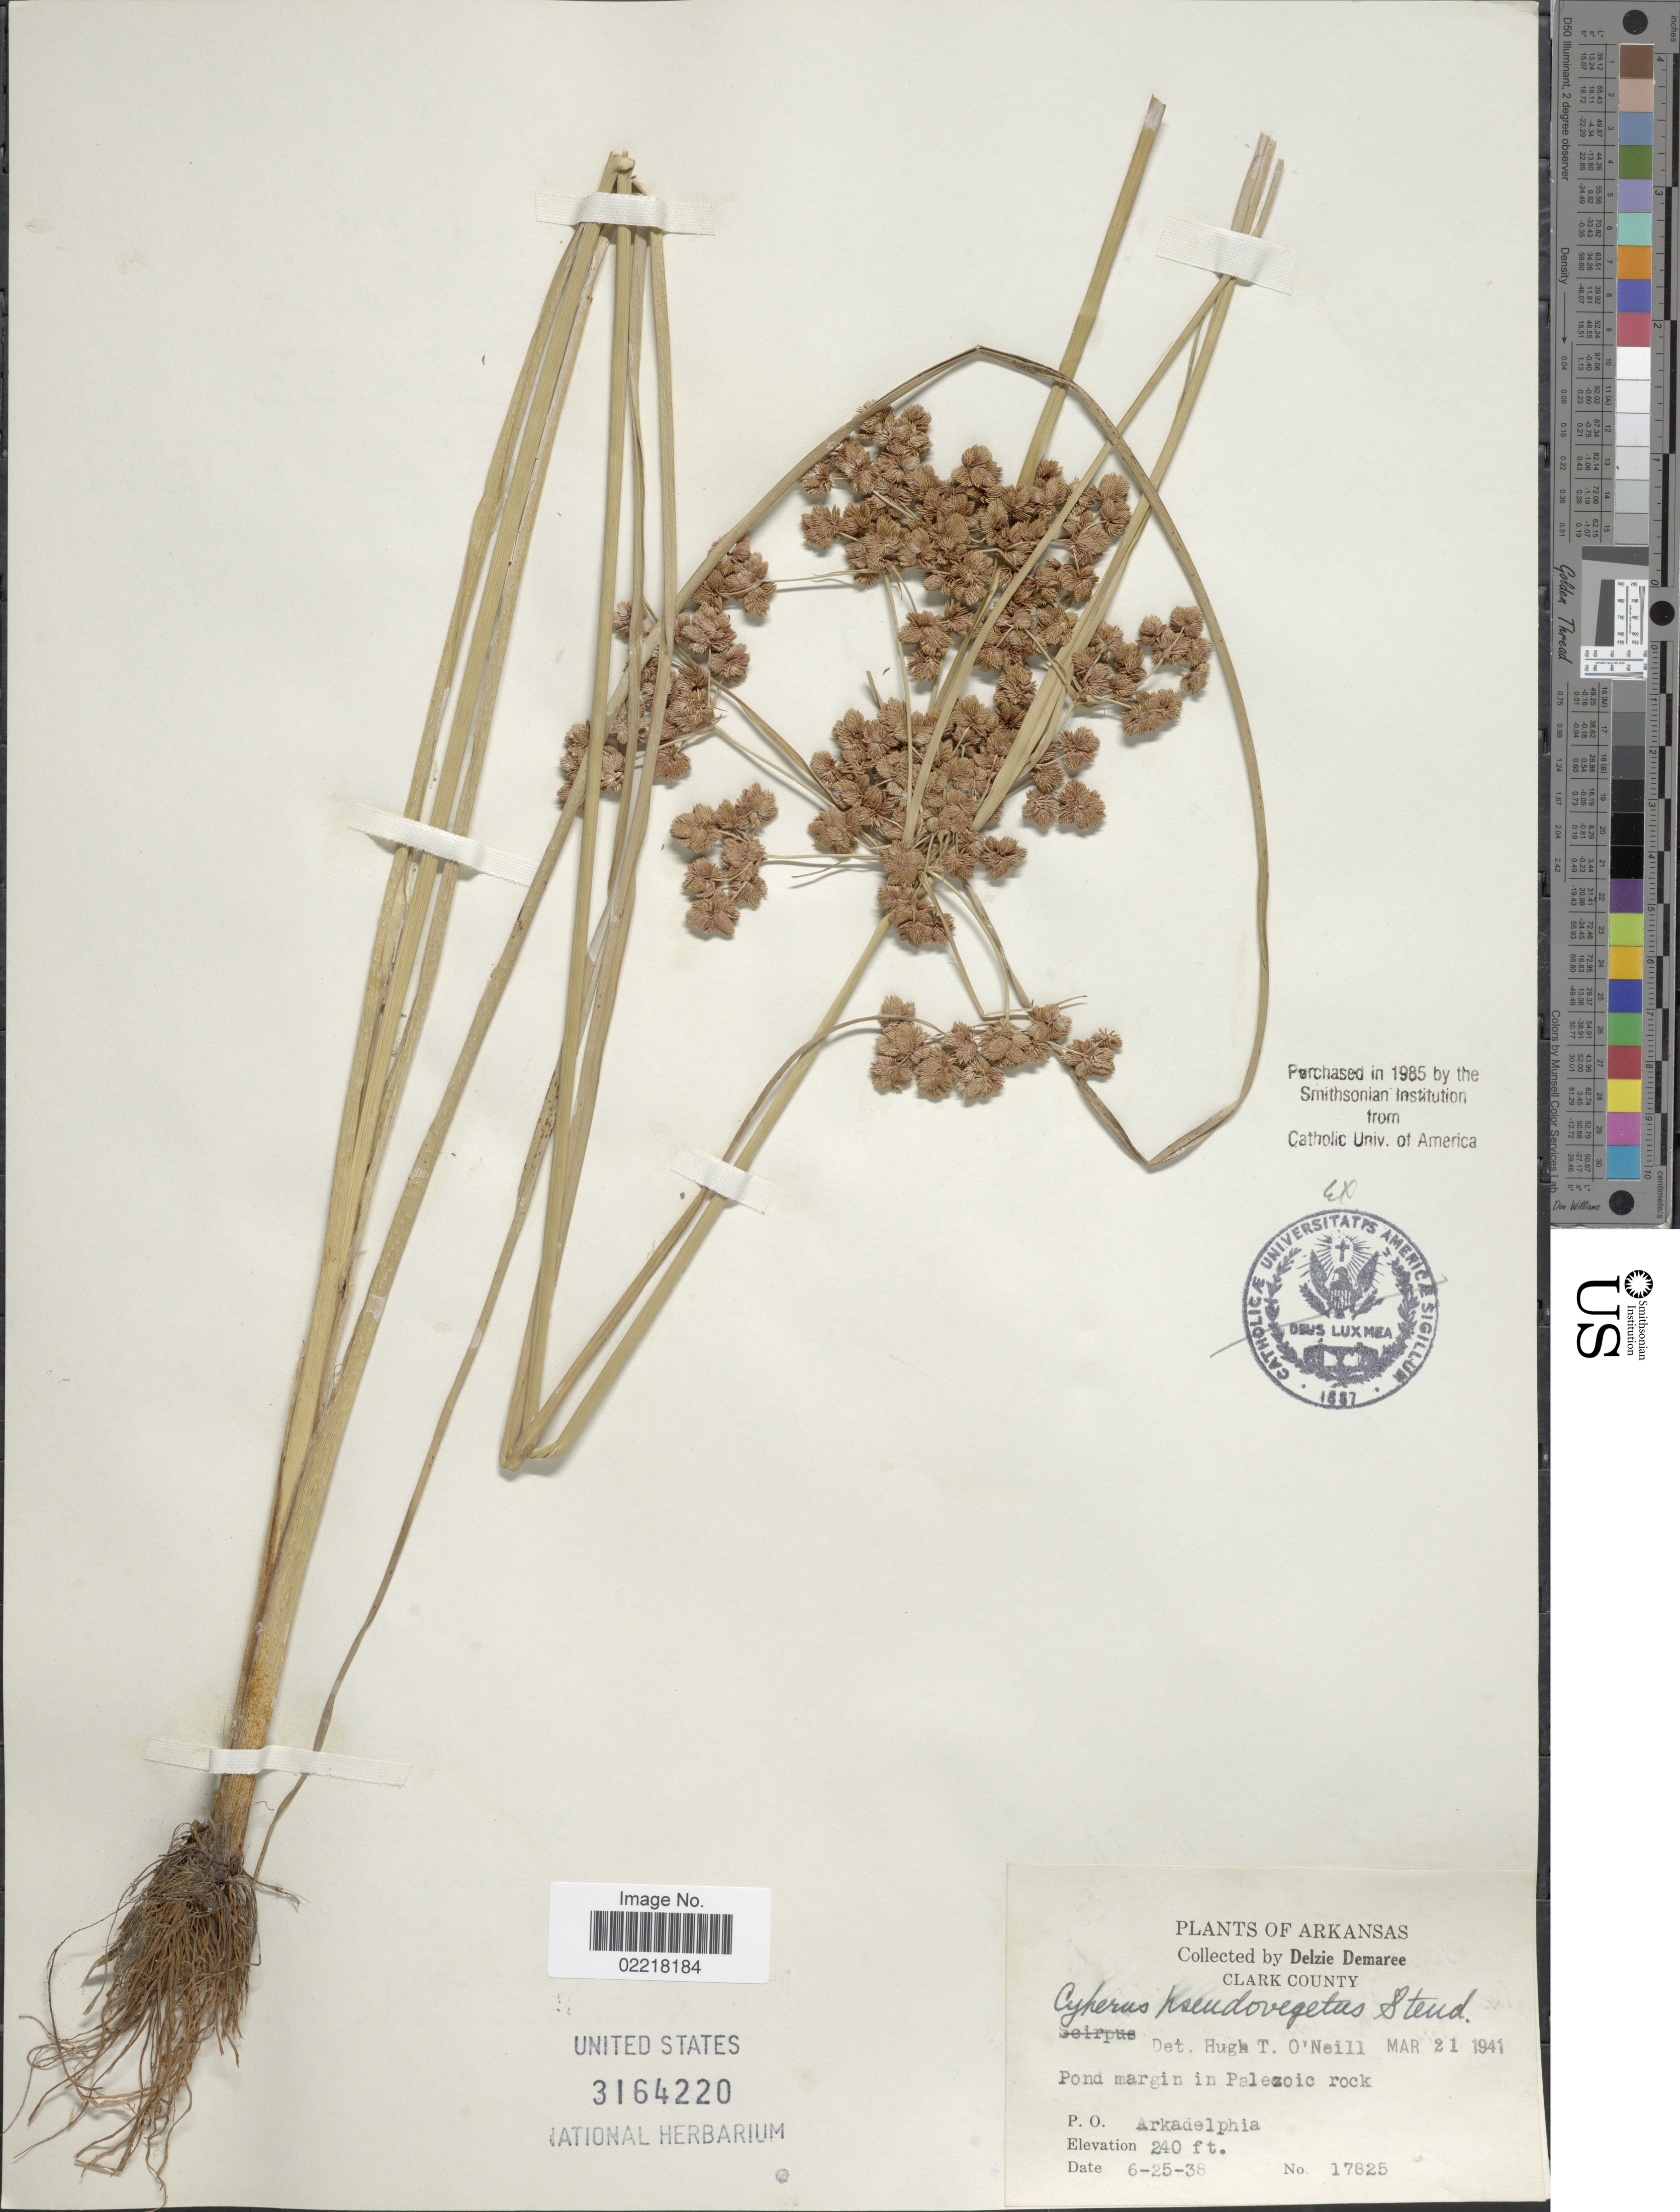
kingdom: Plantae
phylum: Tracheophyta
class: Liliopsida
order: Poales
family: Cyperaceae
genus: Cyperus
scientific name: Cyperus pseudovegetus Steud.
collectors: D. Demaree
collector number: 17825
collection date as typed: Transcribed d/m/y: 25/6/38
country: United States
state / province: Arkansas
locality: Clark County. Pond margin in Palezoic rock. P.O. Arkadelphia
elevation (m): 73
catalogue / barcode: US 3164220